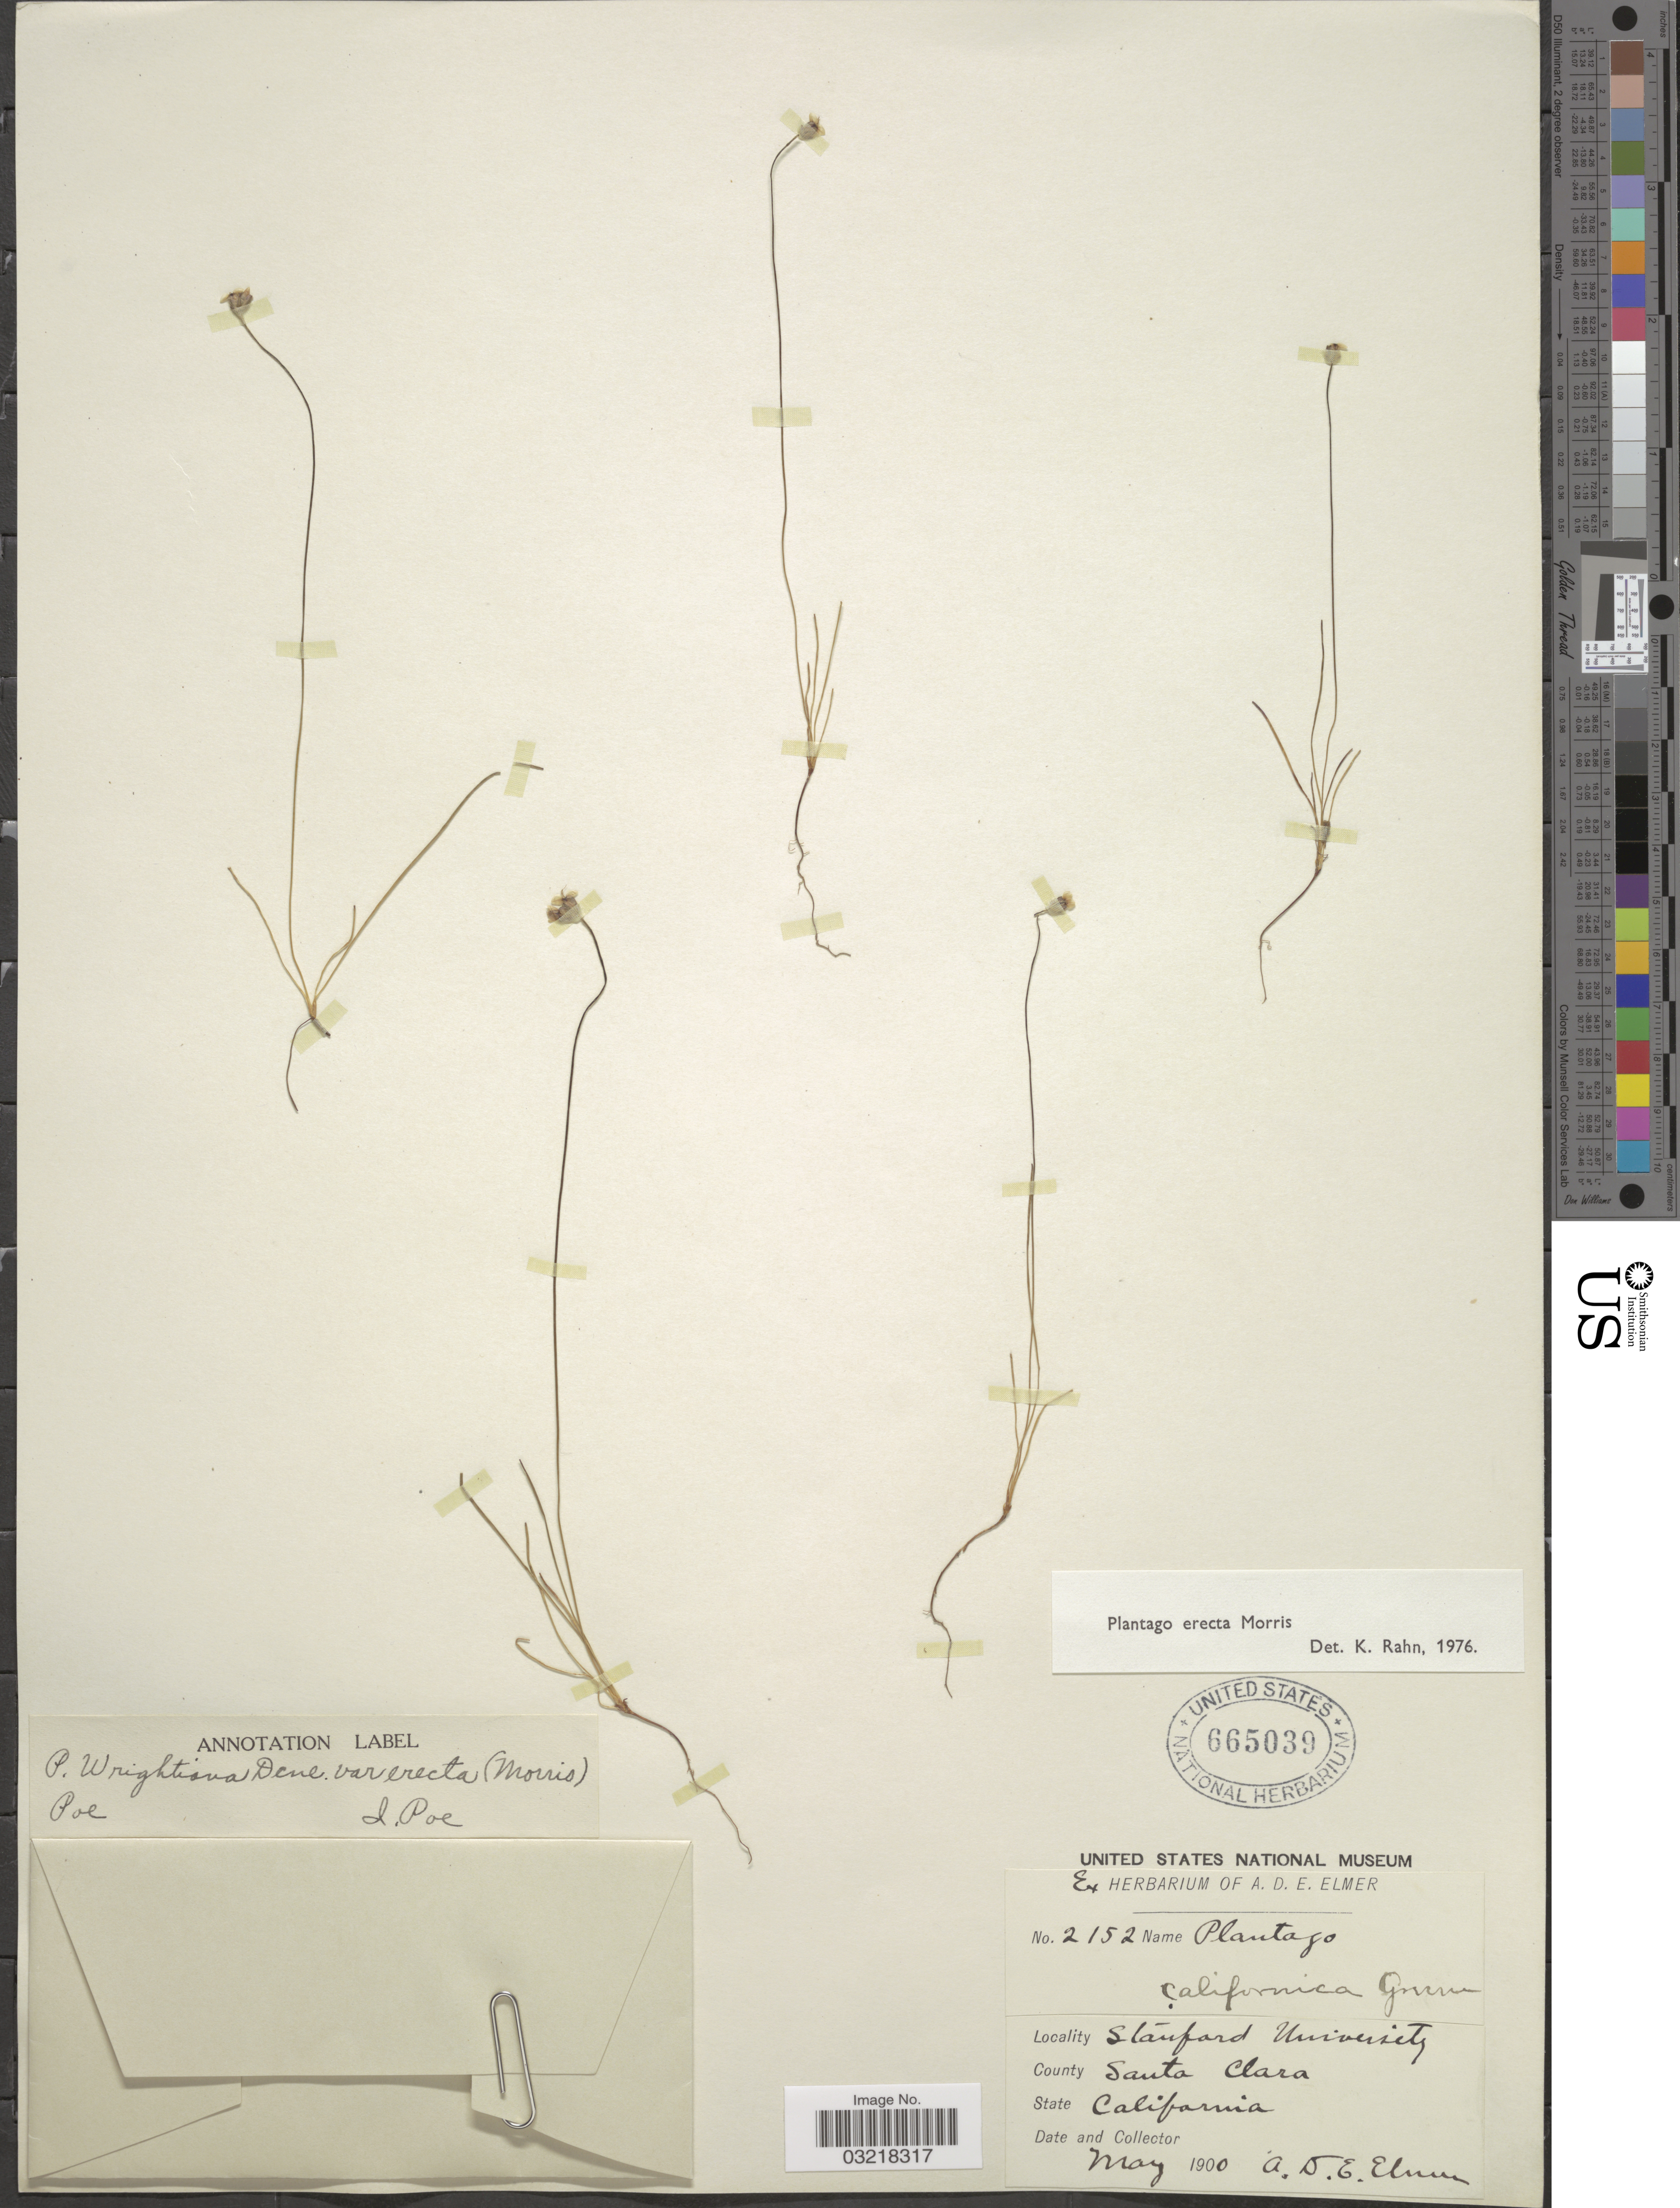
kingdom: Plantae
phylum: Tracheophyta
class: Magnoliopsida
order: Lamiales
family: Plantaginaceae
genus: Plantago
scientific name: Plantago erecta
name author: Morris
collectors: A. D. E. Elmer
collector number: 2152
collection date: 1900-05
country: United States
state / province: California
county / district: Santa Clara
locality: Stanford University. County Santa Clara.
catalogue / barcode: US 665039